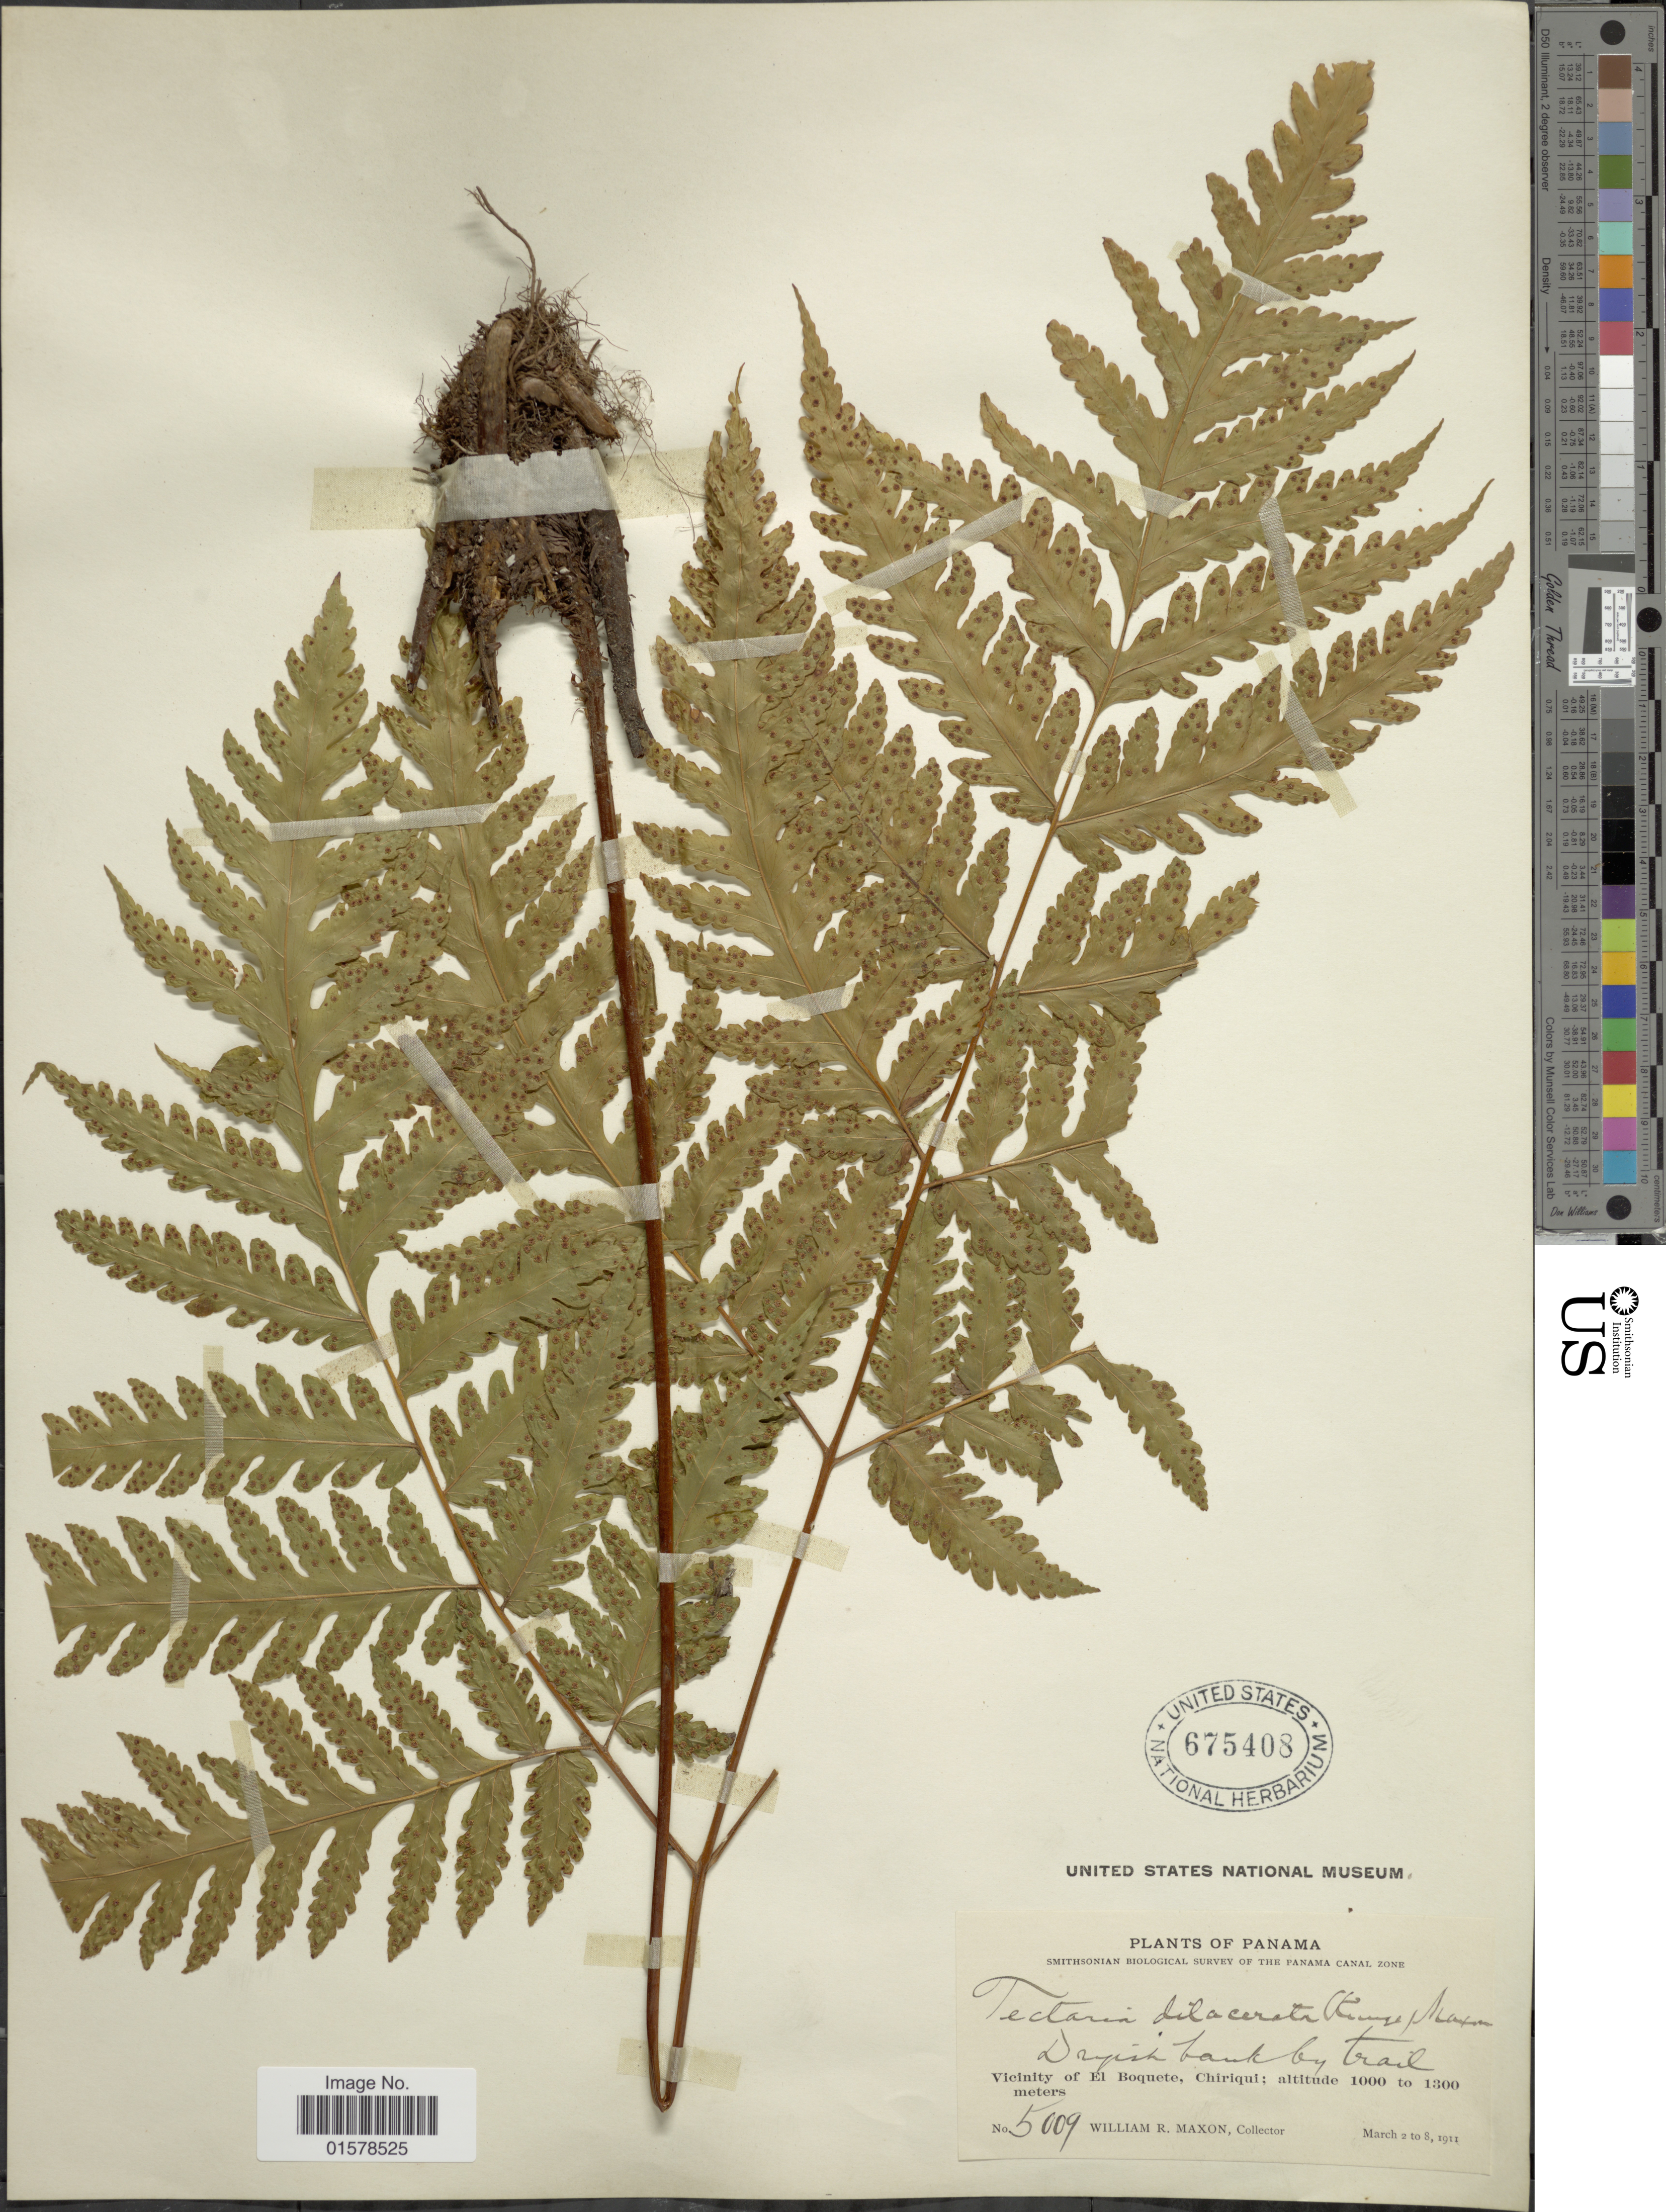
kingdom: Plantae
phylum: Tracheophyta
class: Polypodiopsida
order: Polypodiales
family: Tectariaceae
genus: Tectaria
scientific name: Tectaria mexicana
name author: (Fée) C.V. Morton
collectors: W. R. Maxon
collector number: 5009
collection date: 1911-03-02/1911-03-08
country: Panama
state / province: Chiriqui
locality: Vicinity of El Boquete, Chiriqui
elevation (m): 1000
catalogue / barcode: US 675408